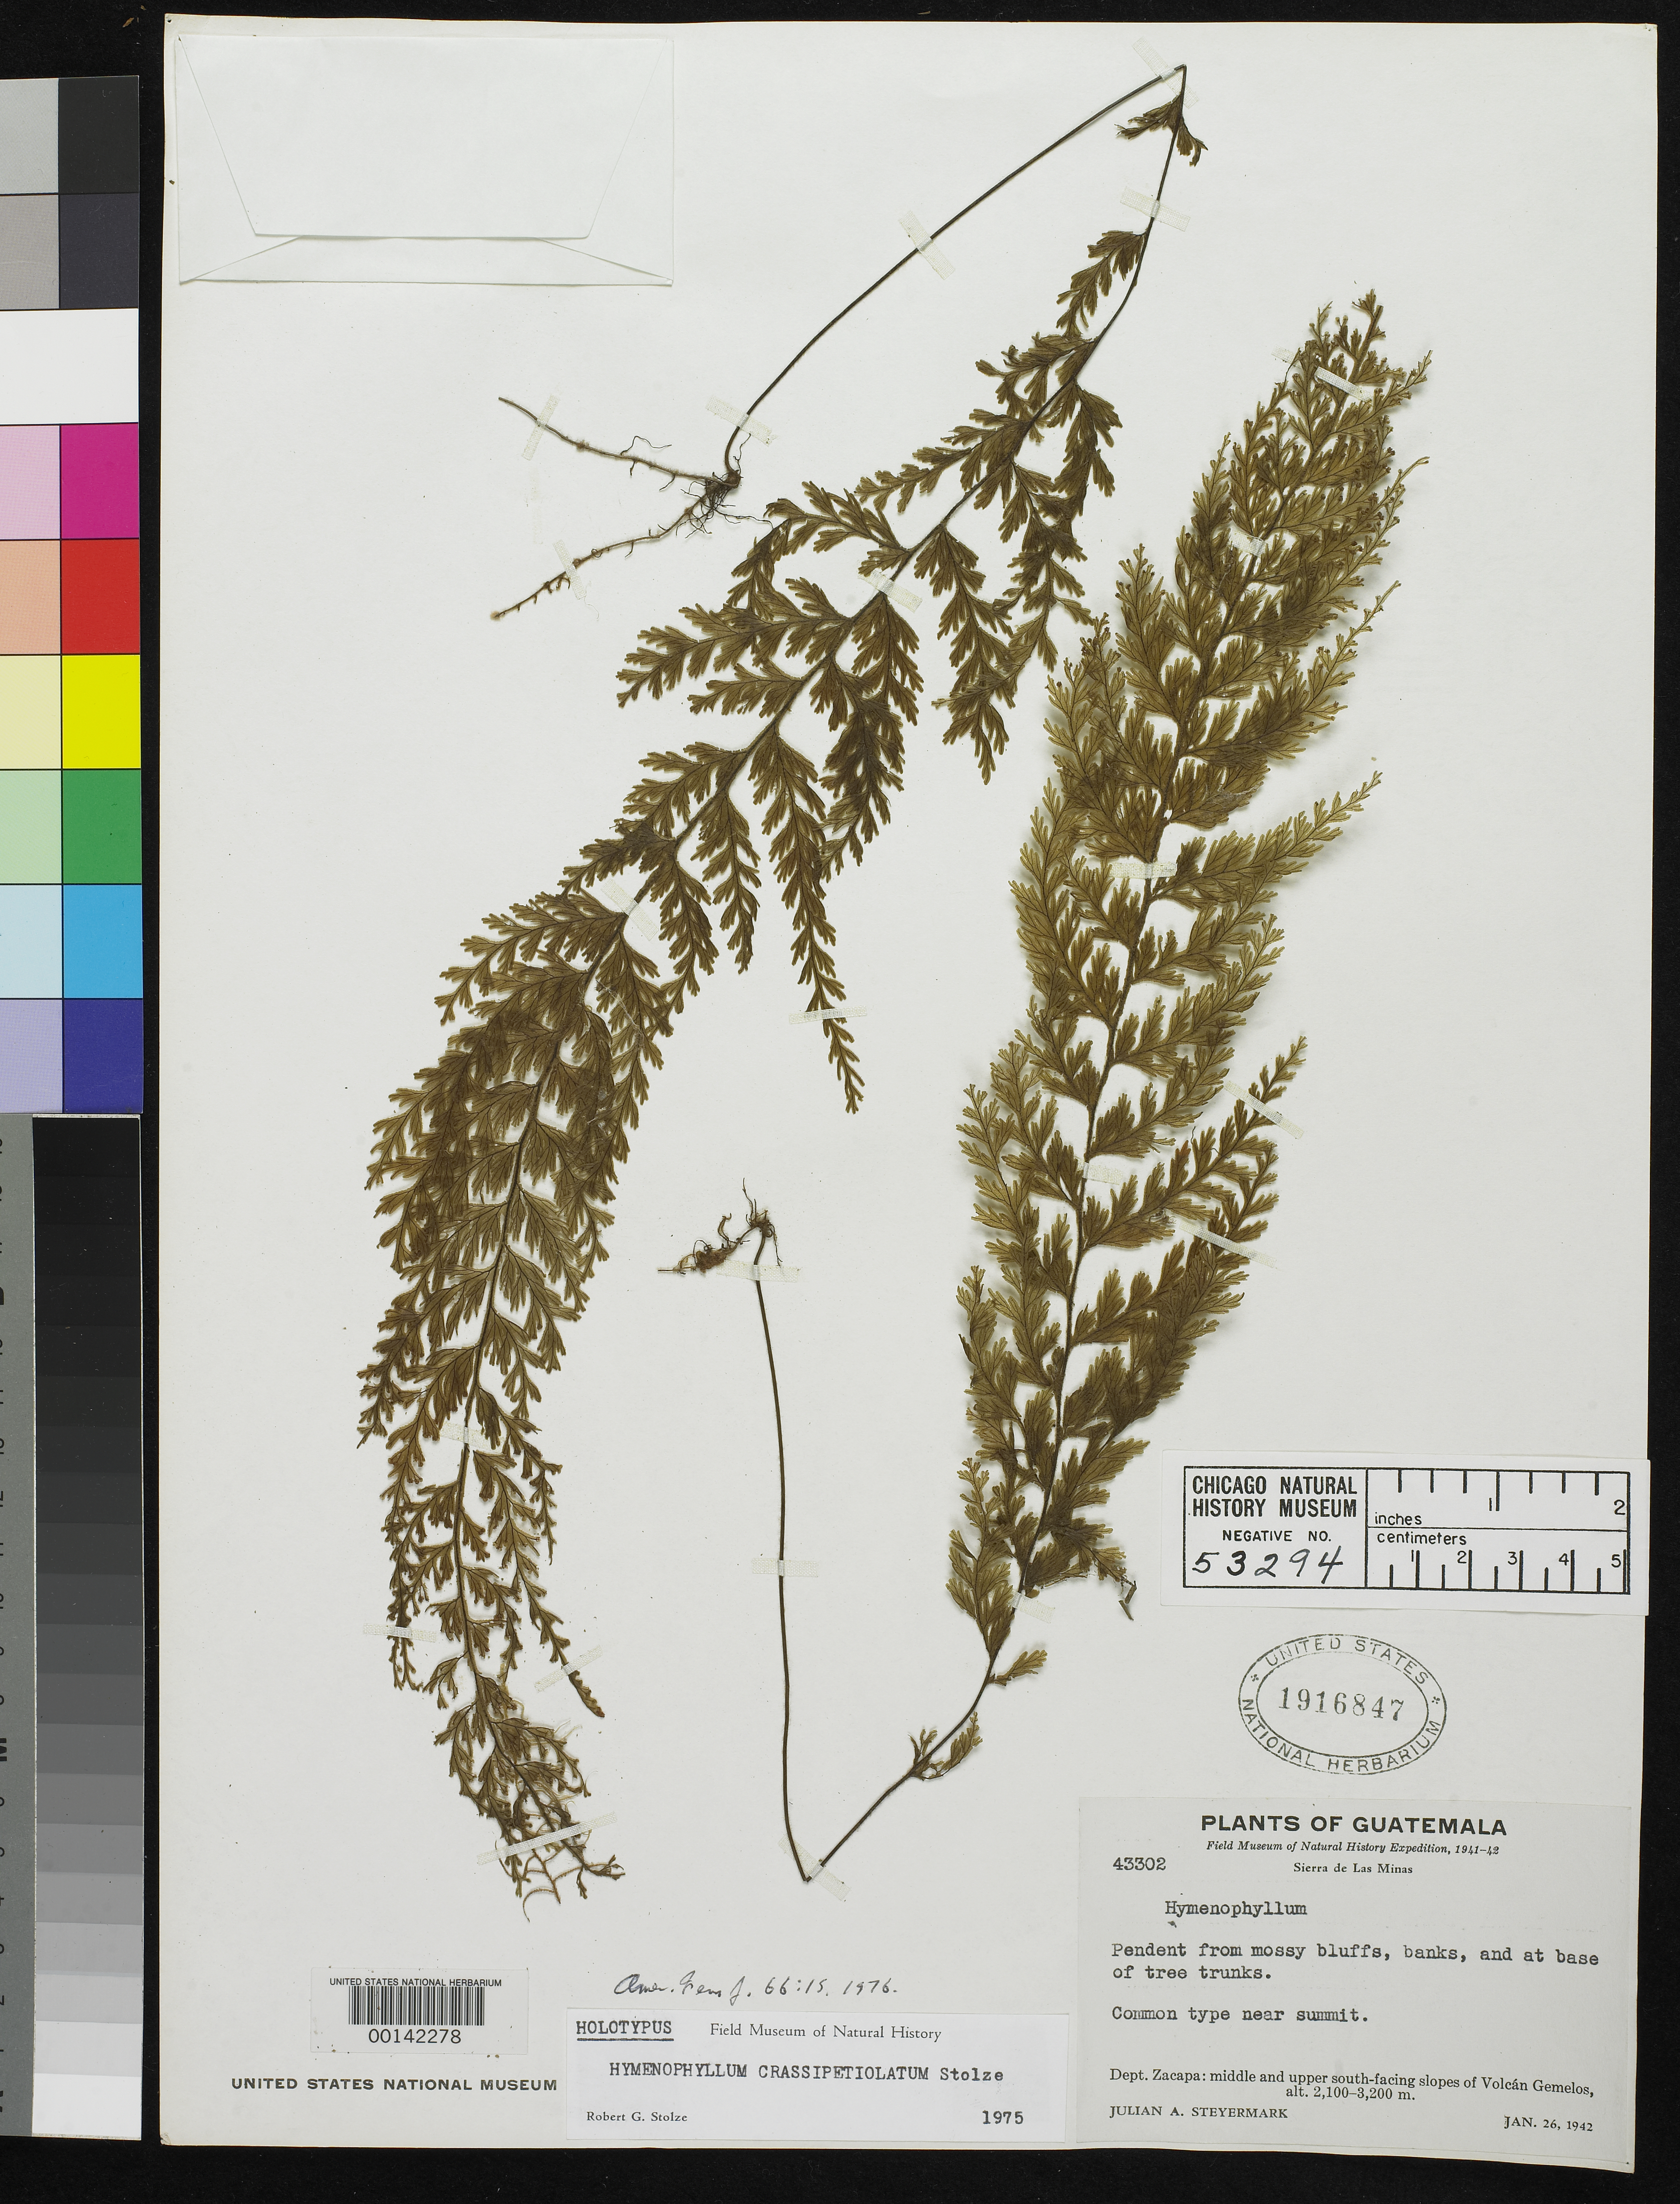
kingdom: Plantae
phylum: Tracheophyta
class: Polypodiopsida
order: Hymenophyllales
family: Hymenophyllaceae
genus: Hymenophyllum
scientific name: Hymenophyllum crassipetiolatum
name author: Stolze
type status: Holotype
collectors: J. Steyermark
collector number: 43302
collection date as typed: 26 Jan 1942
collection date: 1942-01-26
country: Guatemala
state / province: Zacapa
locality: Sierra de las Minas, middle and upper S facing slopes of Volcan Gemelos.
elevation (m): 2100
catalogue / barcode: US 1916847